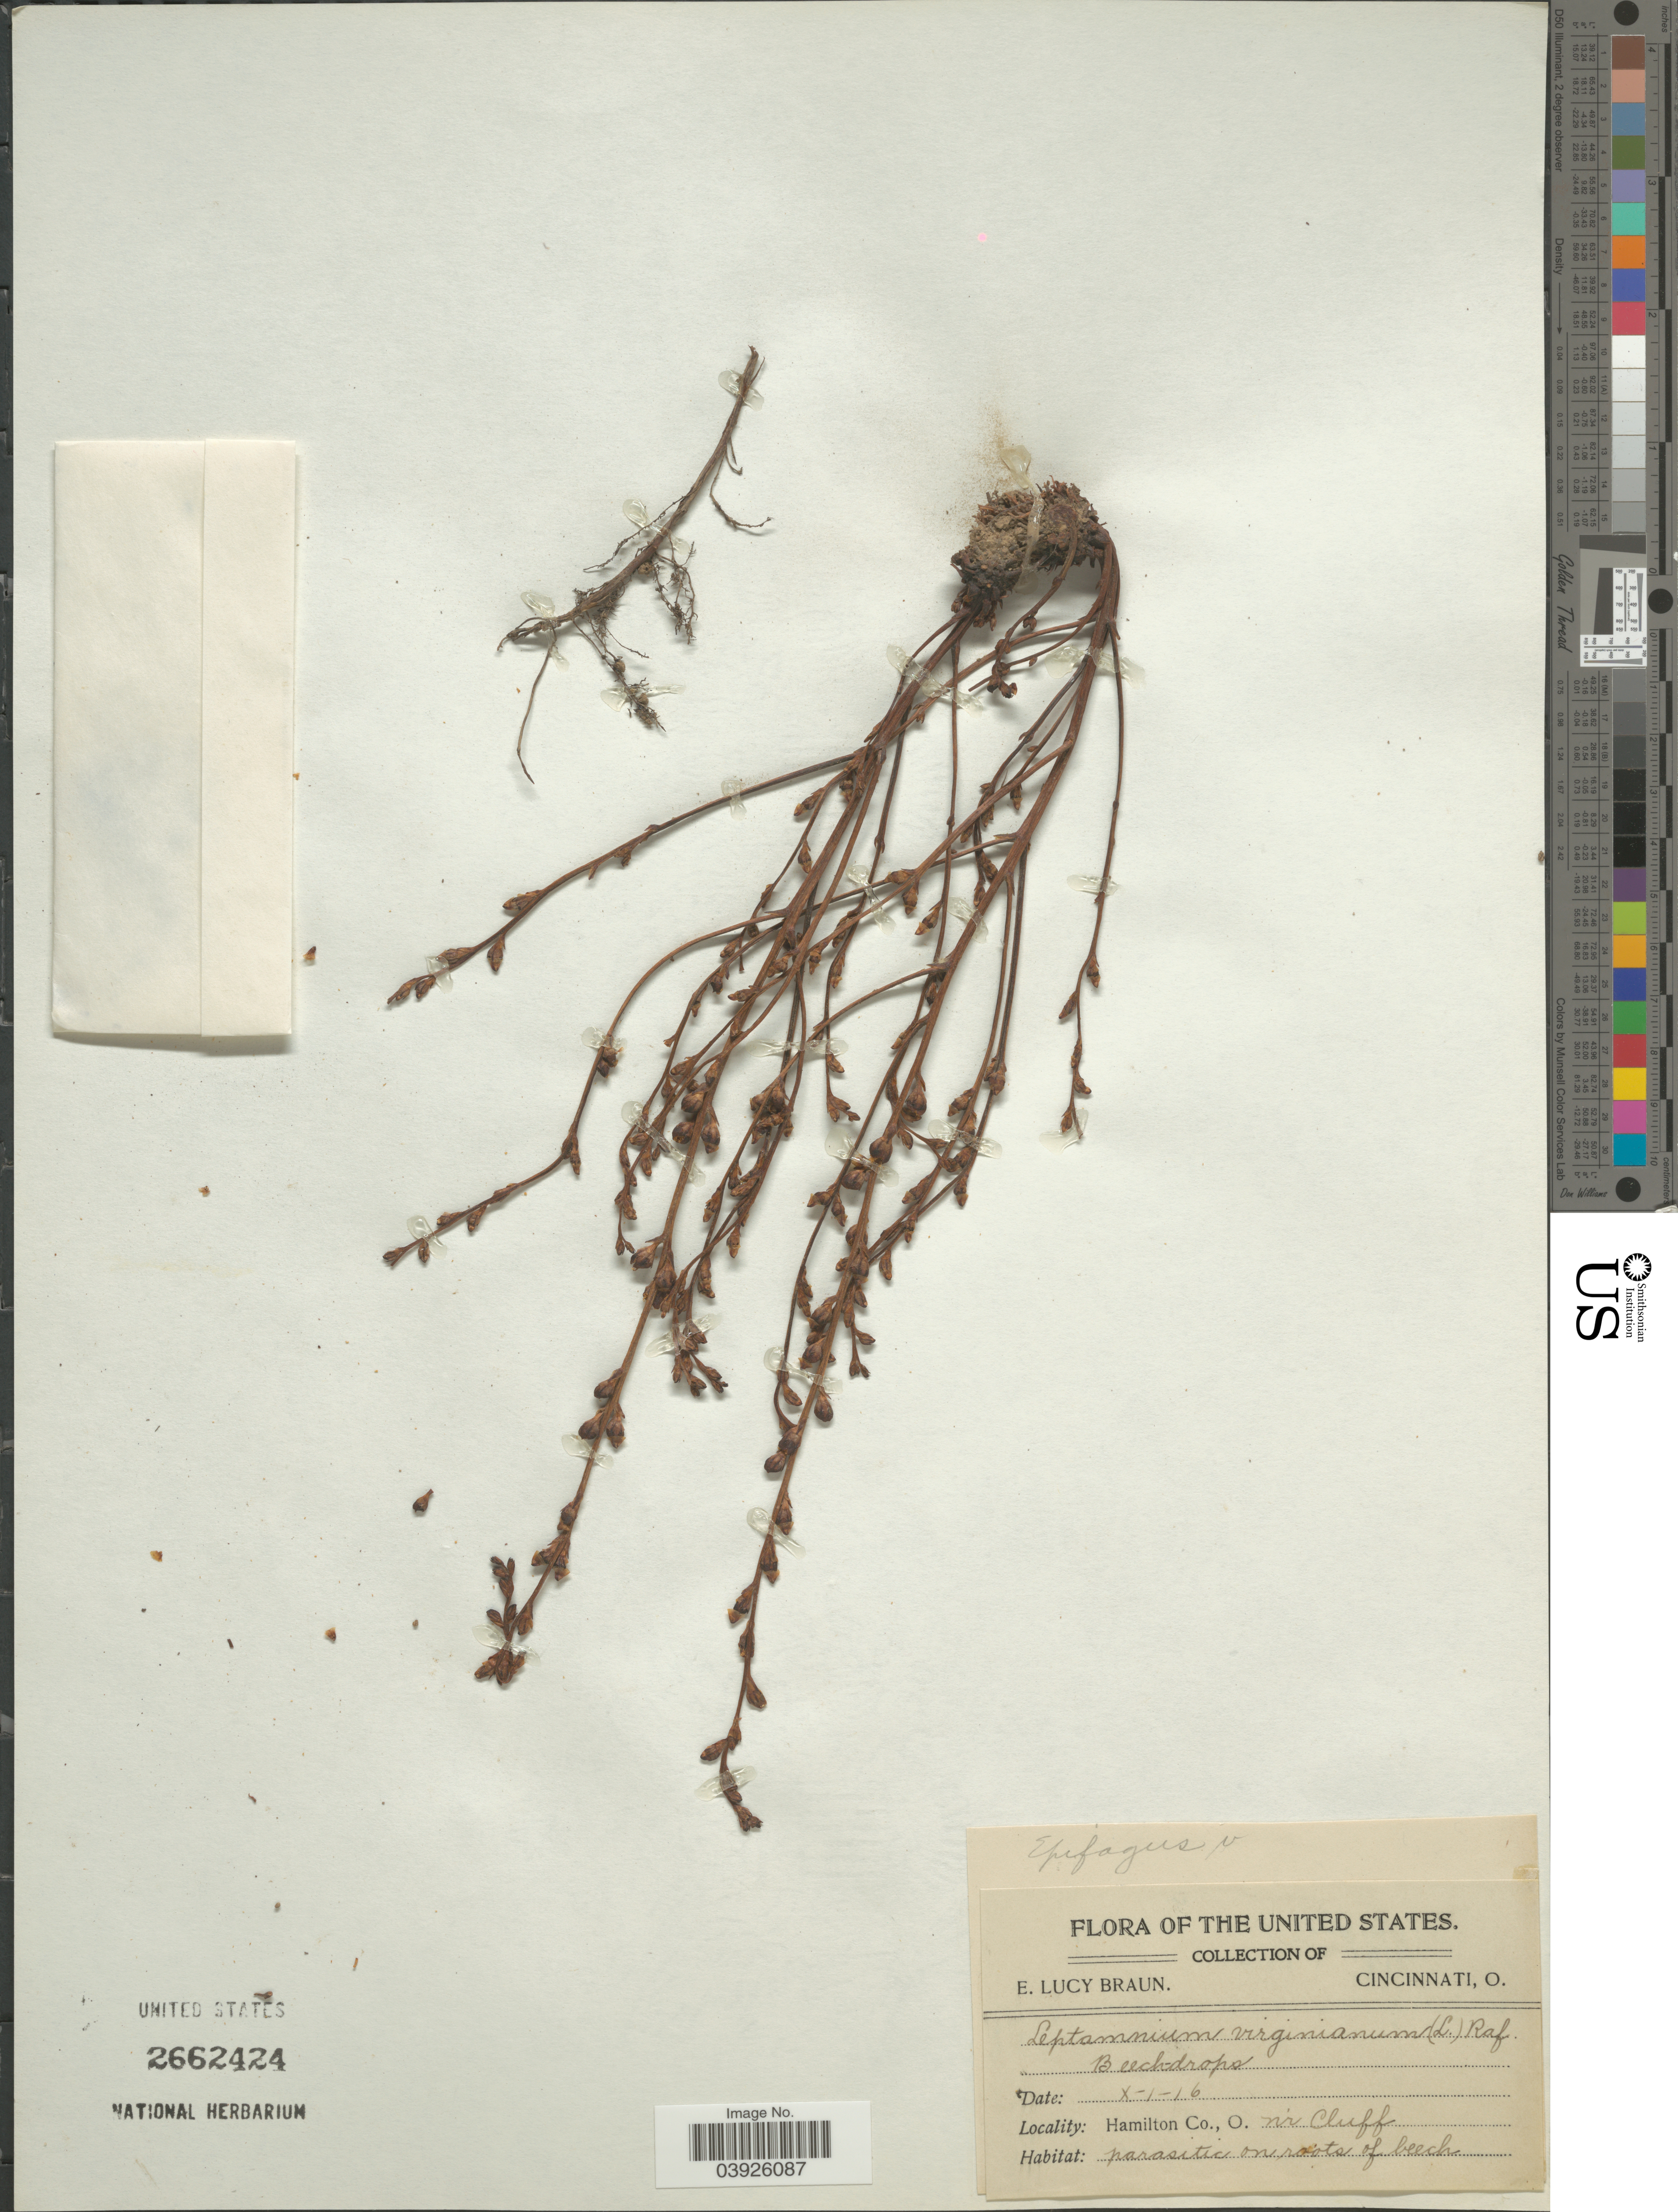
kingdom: Plantae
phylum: Tracheophyta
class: Magnoliopsida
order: Lamiales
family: Orobanchaceae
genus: Epifagus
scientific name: Epifagus virginiana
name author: (L.) W.P.C. Barton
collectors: E. L. Braun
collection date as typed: Transcribed d/m/y: 1/10/16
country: United States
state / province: Ohio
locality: Hamilton Co., n'r Cluff.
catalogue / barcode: US 2662424